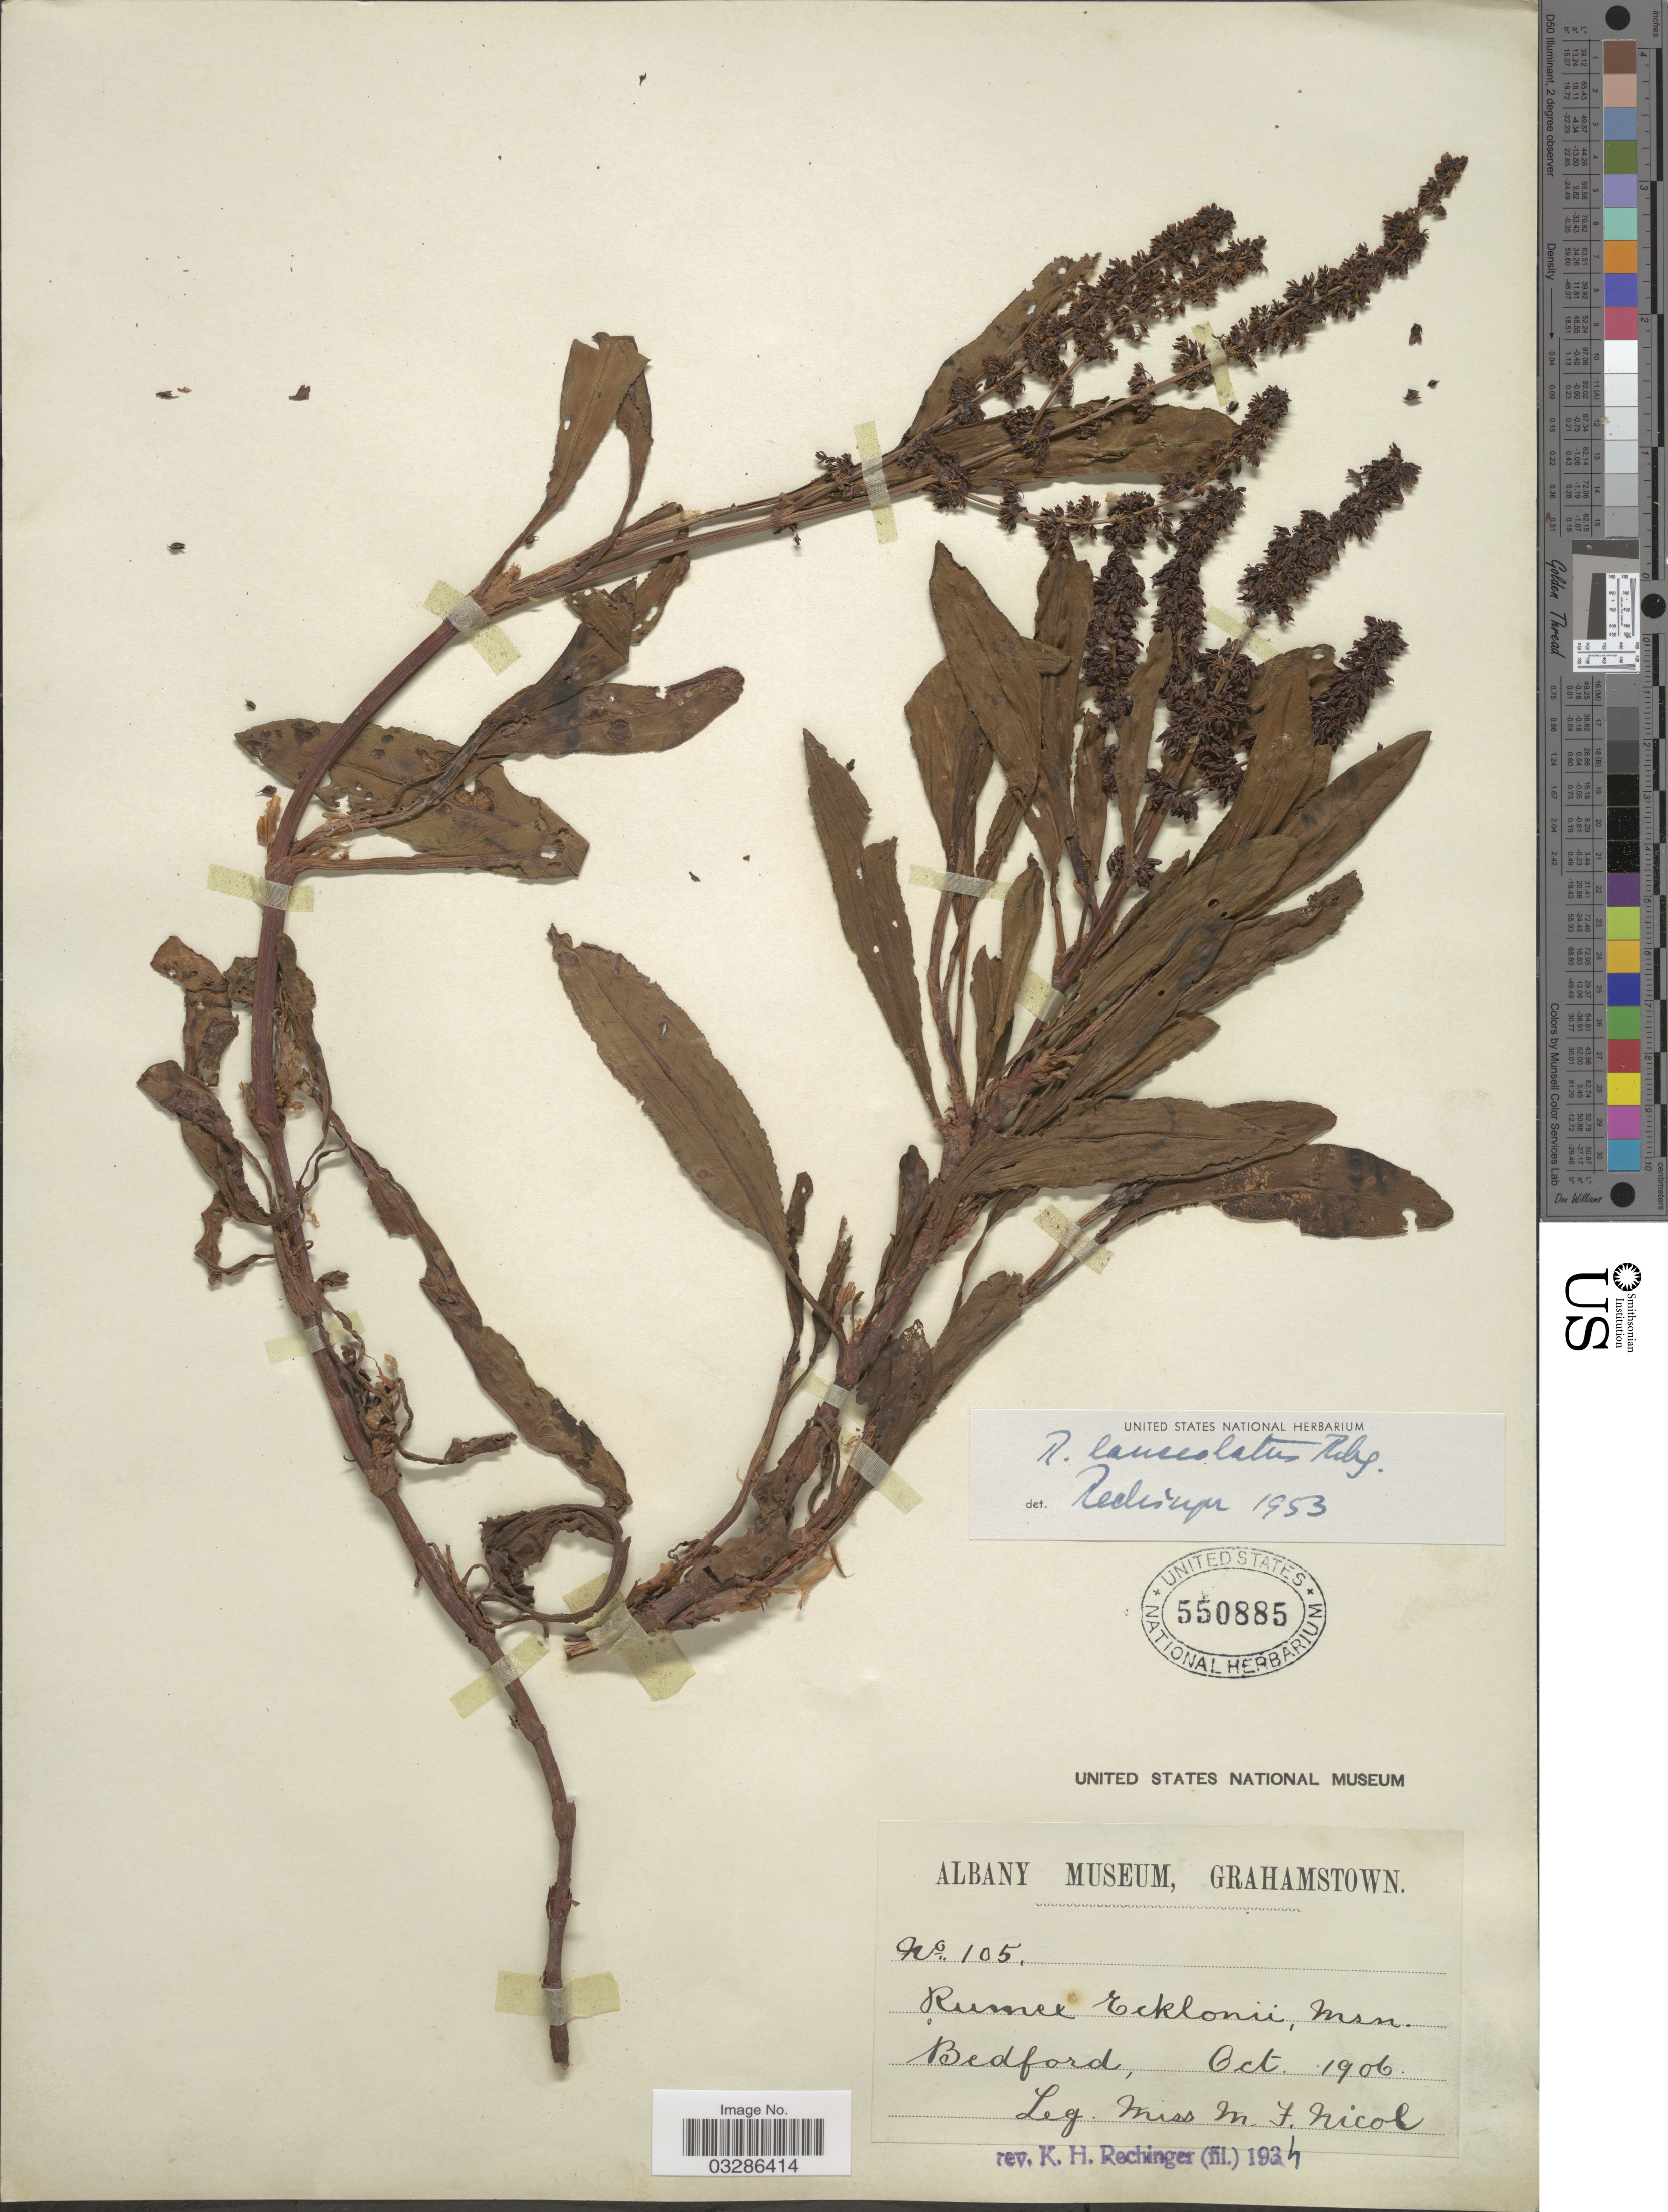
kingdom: Plantae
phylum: Tracheophyta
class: Magnoliopsida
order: Caryophyllales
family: Polygonaceae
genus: Rumex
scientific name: Rumex lanceolatus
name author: Thunb.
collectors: M. Nicol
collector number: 105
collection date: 1906-10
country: South Africa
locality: Bedford.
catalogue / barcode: US 550885